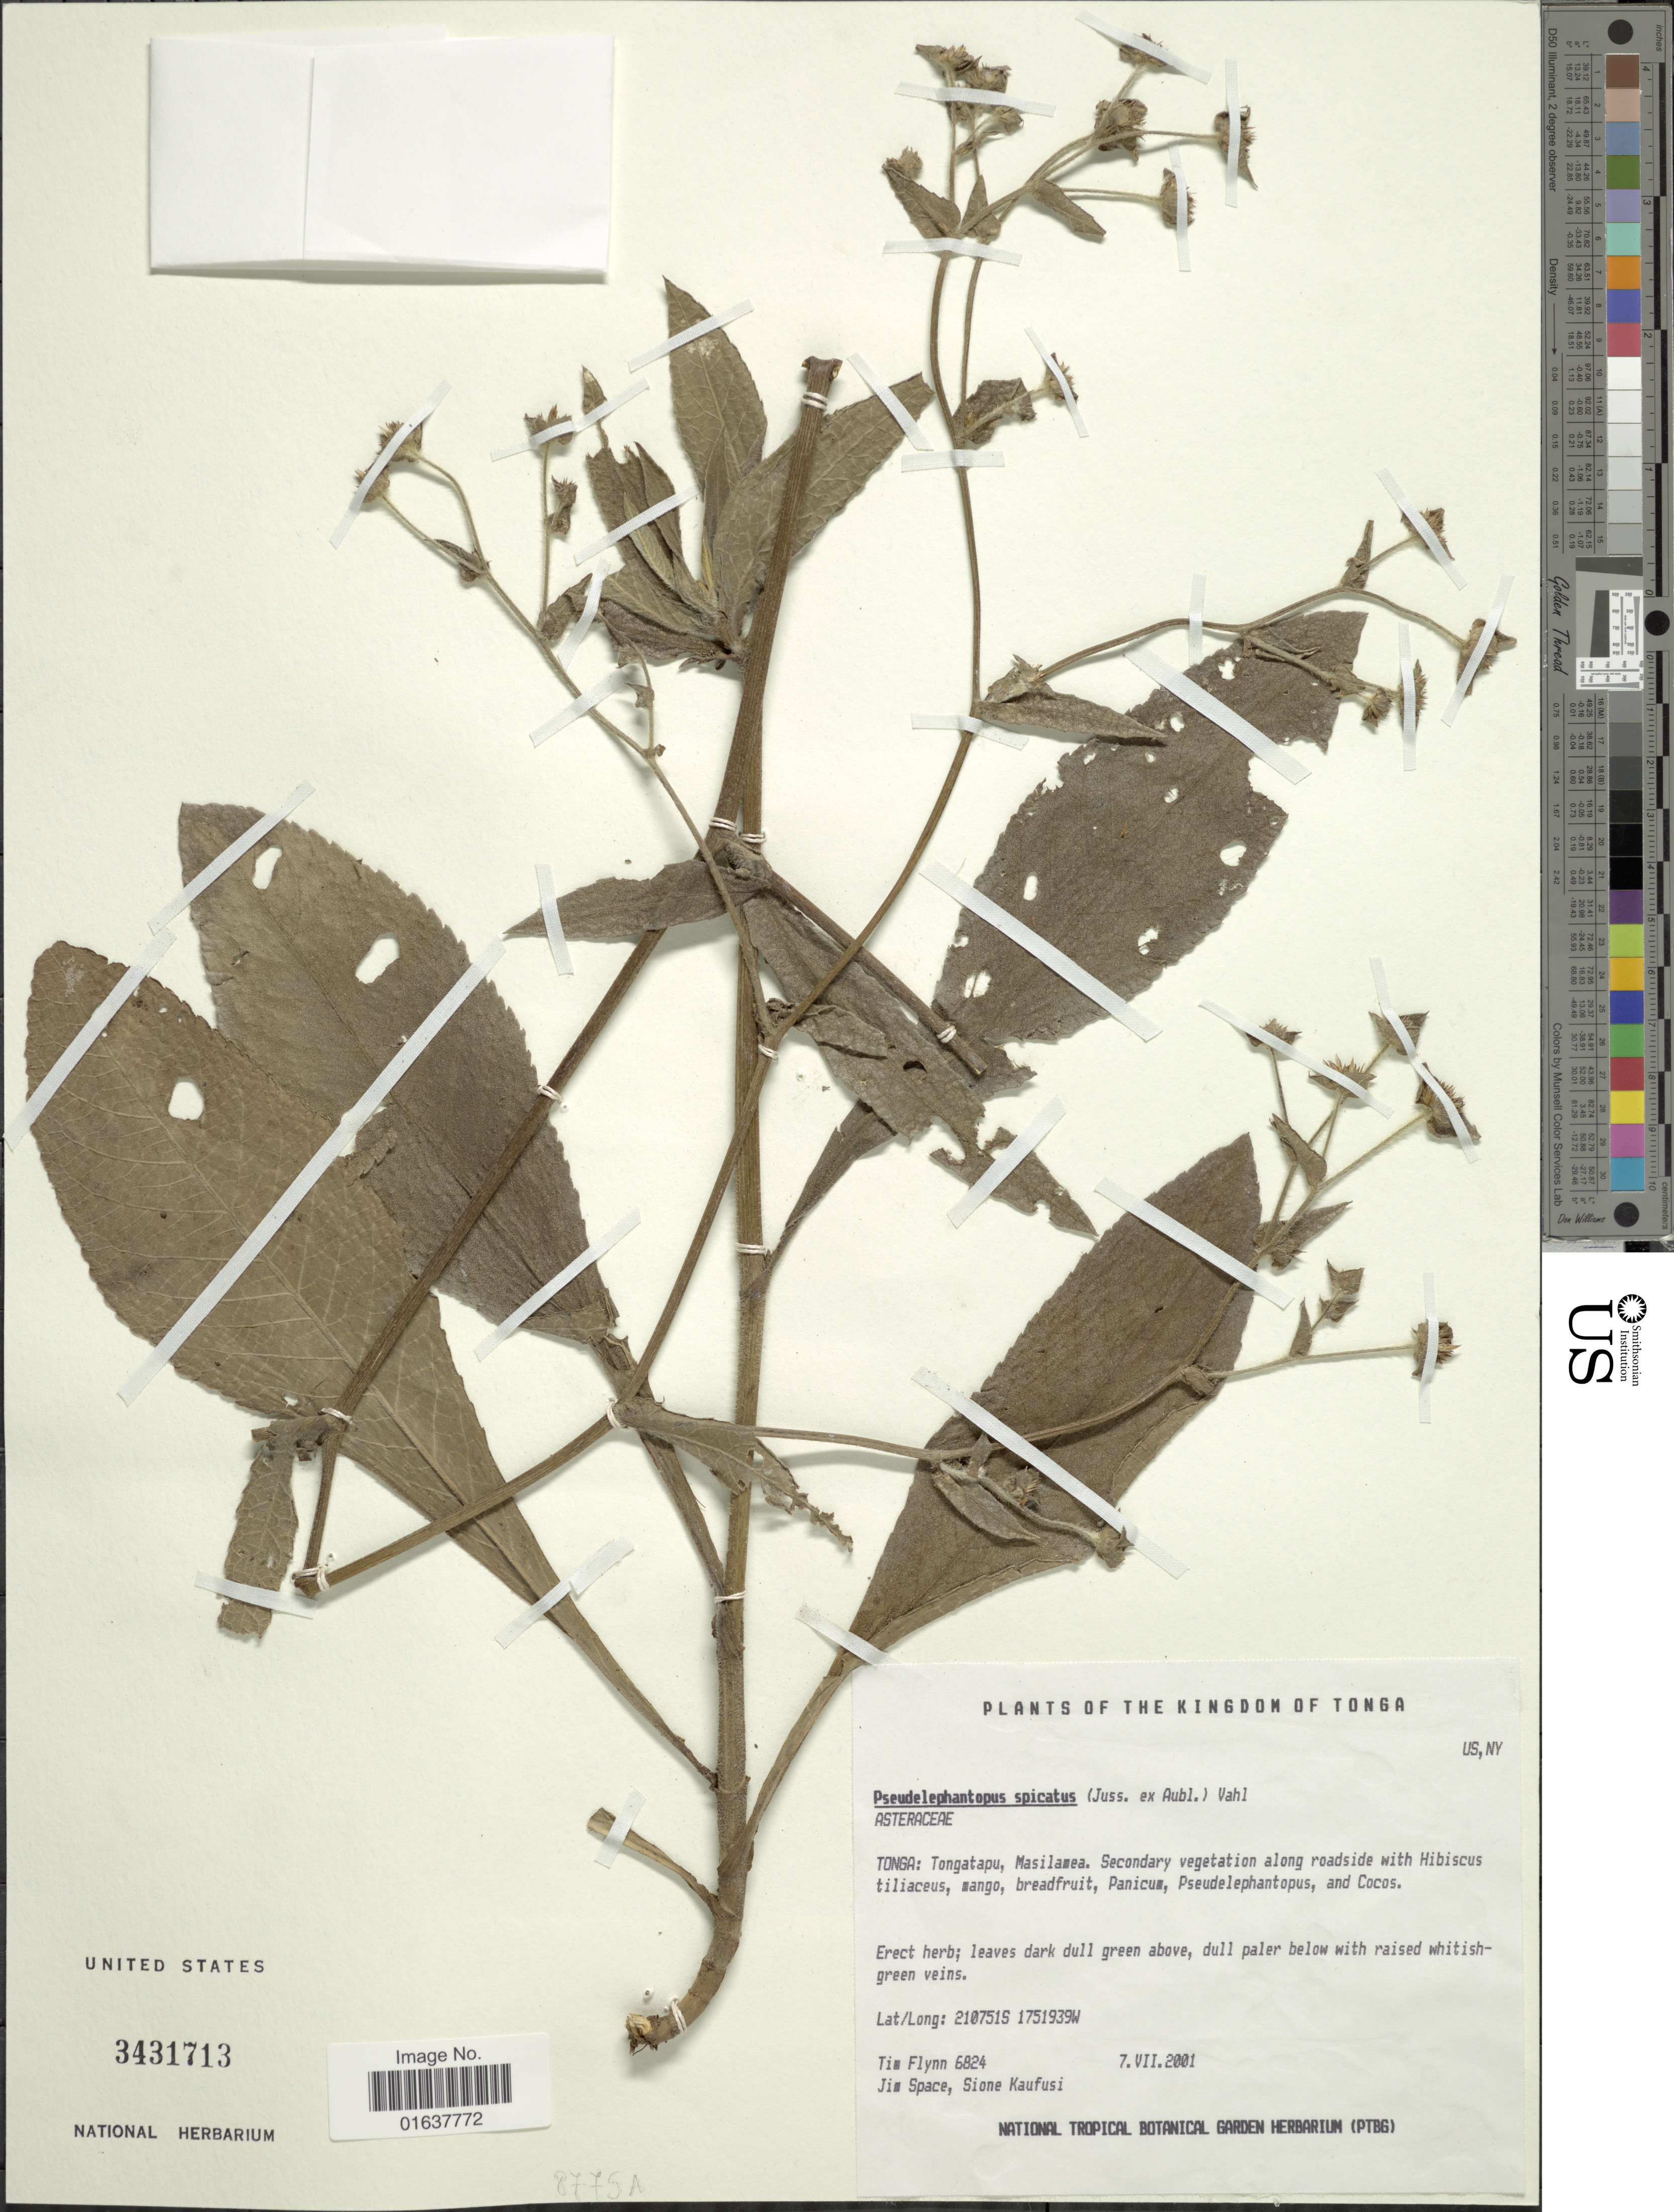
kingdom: Plantae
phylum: Tracheophyta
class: Magnoliopsida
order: Asterales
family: Asteraceae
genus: Pseudelephantopus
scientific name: Pseudelephantopus spicatus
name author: (Juss. ex Aubl.) C.F. Baker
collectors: T. Flynn, J. Space & S. Kaufusi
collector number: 6824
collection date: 2001-07-07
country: Tonga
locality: The Kingdom of Tongam, Tongatapu, Masilamea. Secondary vegetation along roadside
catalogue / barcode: US 3431713